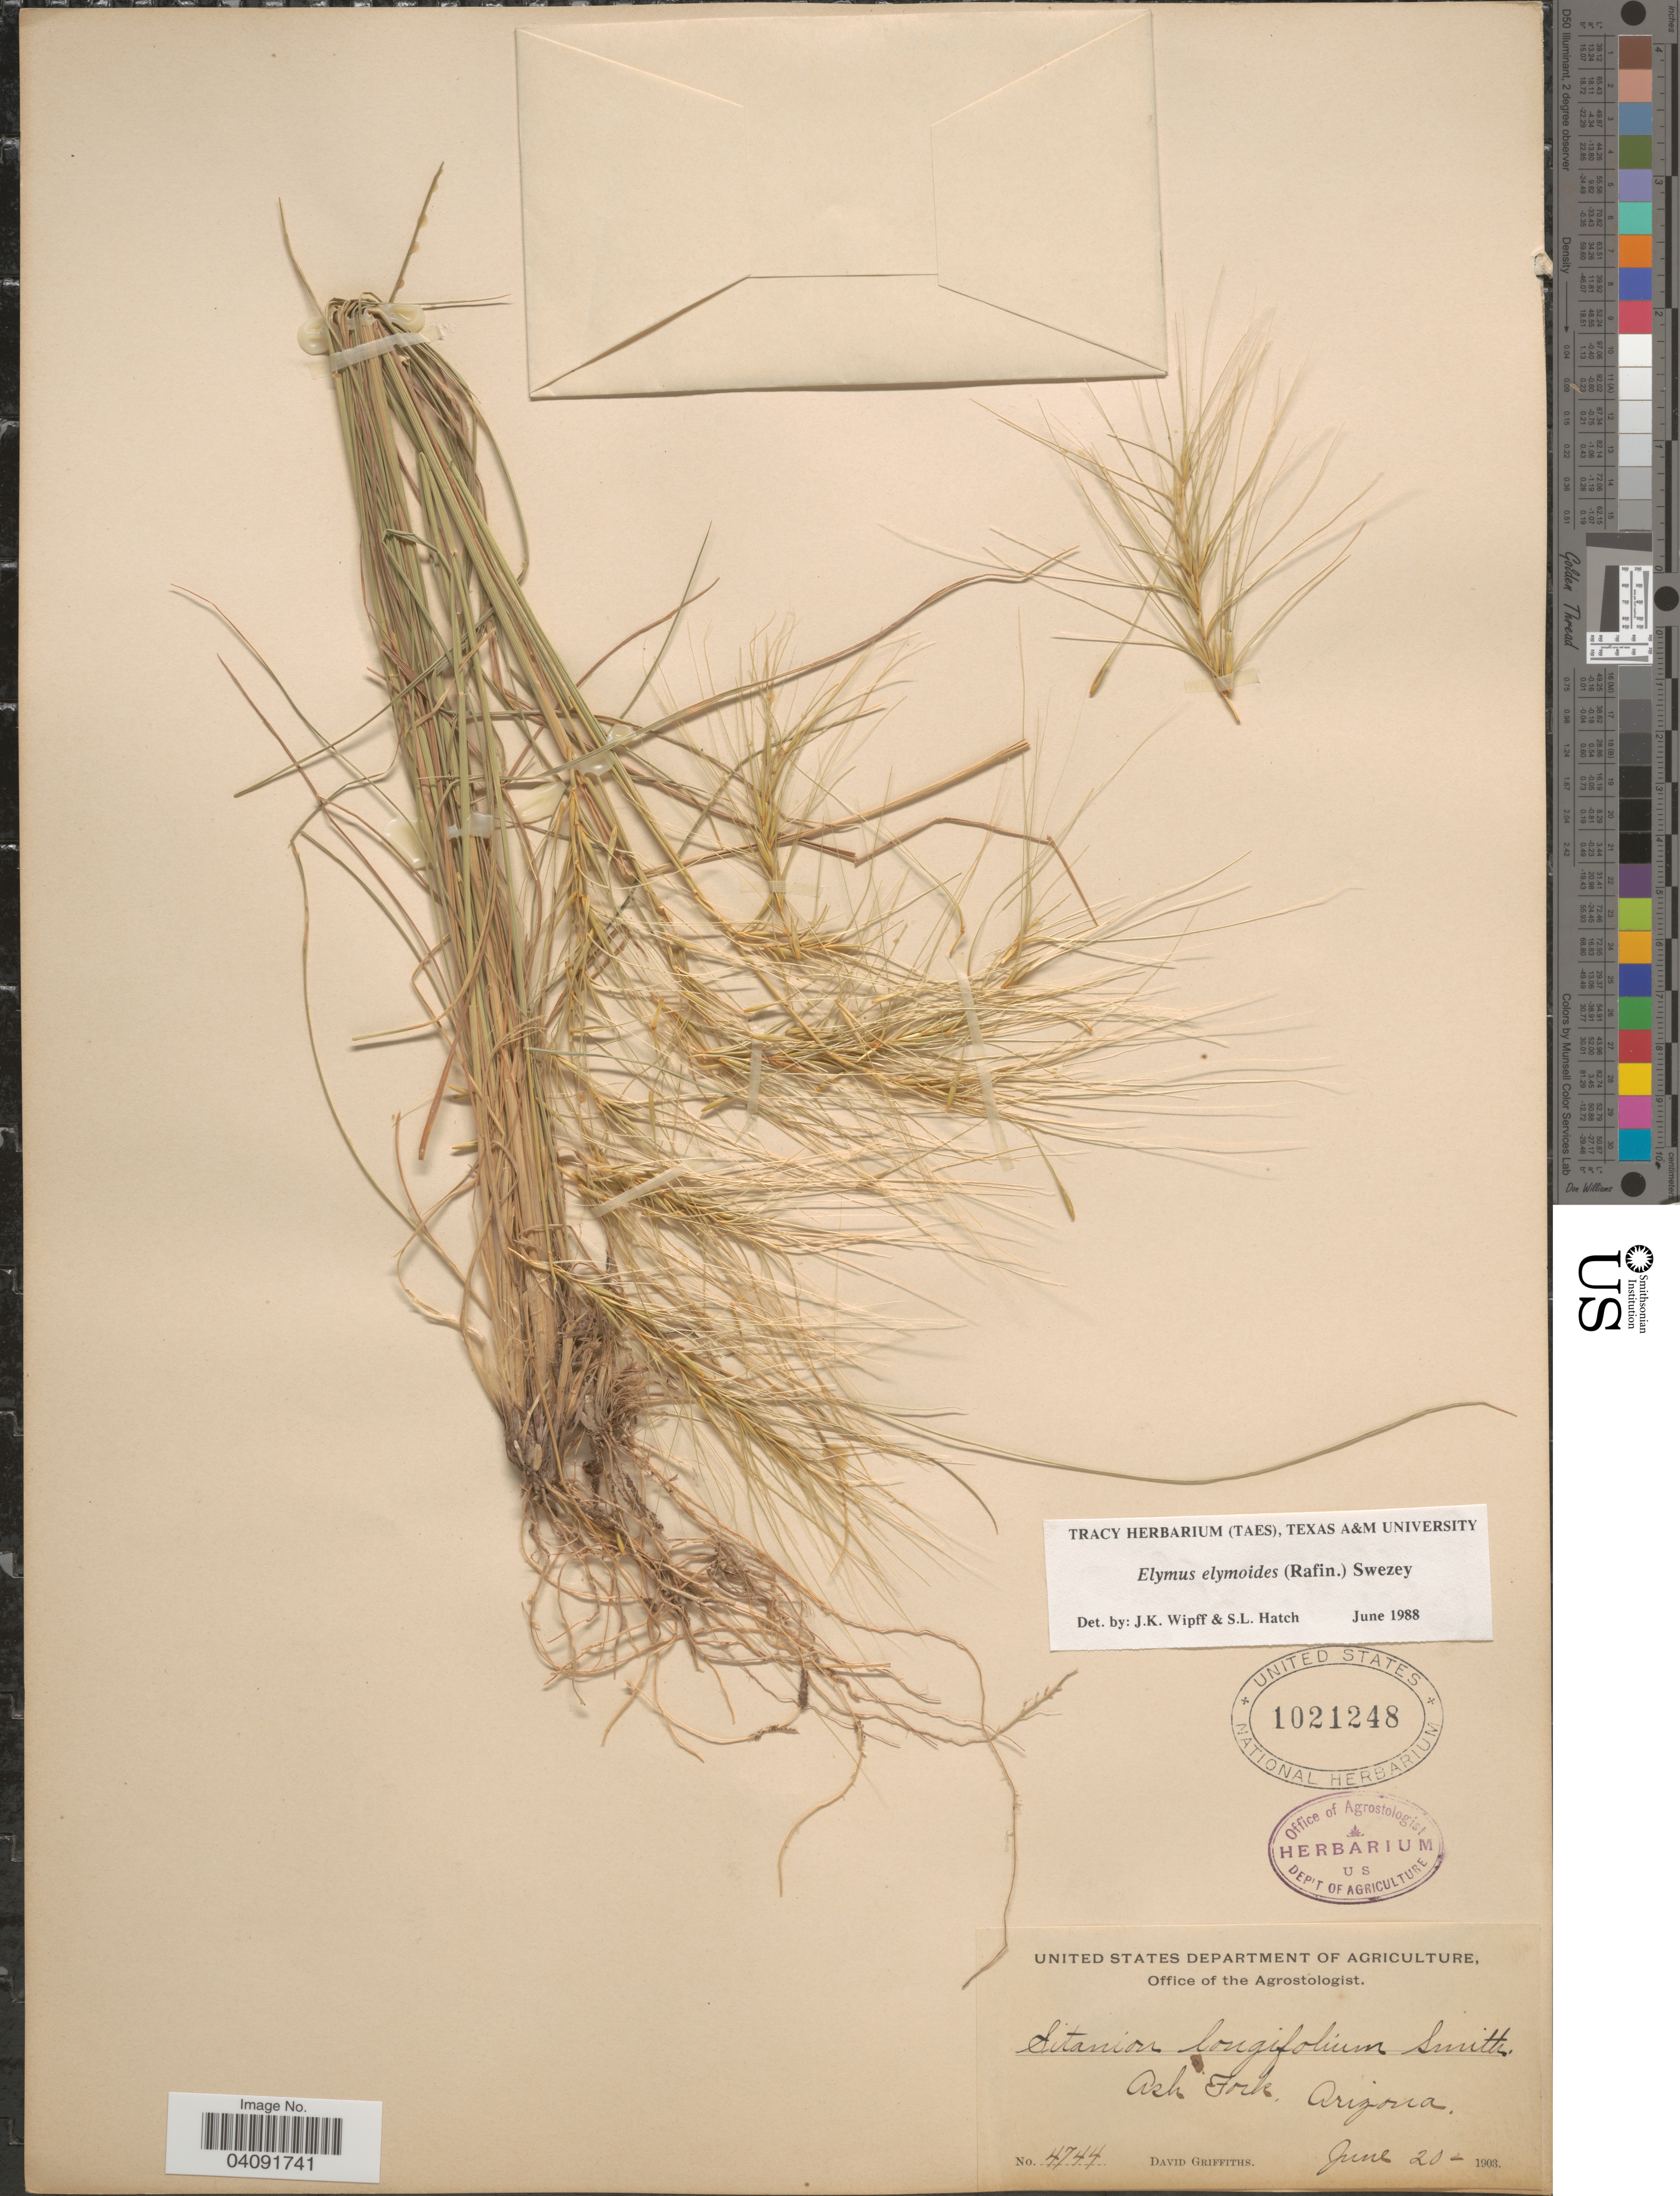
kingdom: Plantae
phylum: Tracheophyta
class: Liliopsida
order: Poales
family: Poaceae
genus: Elymus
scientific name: Elymus elymoides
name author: (Raf.) Swezey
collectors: D. Griffiths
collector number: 4744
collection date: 1903-06-20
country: United States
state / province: Arizona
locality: Ash Fork.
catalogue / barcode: US 1021248